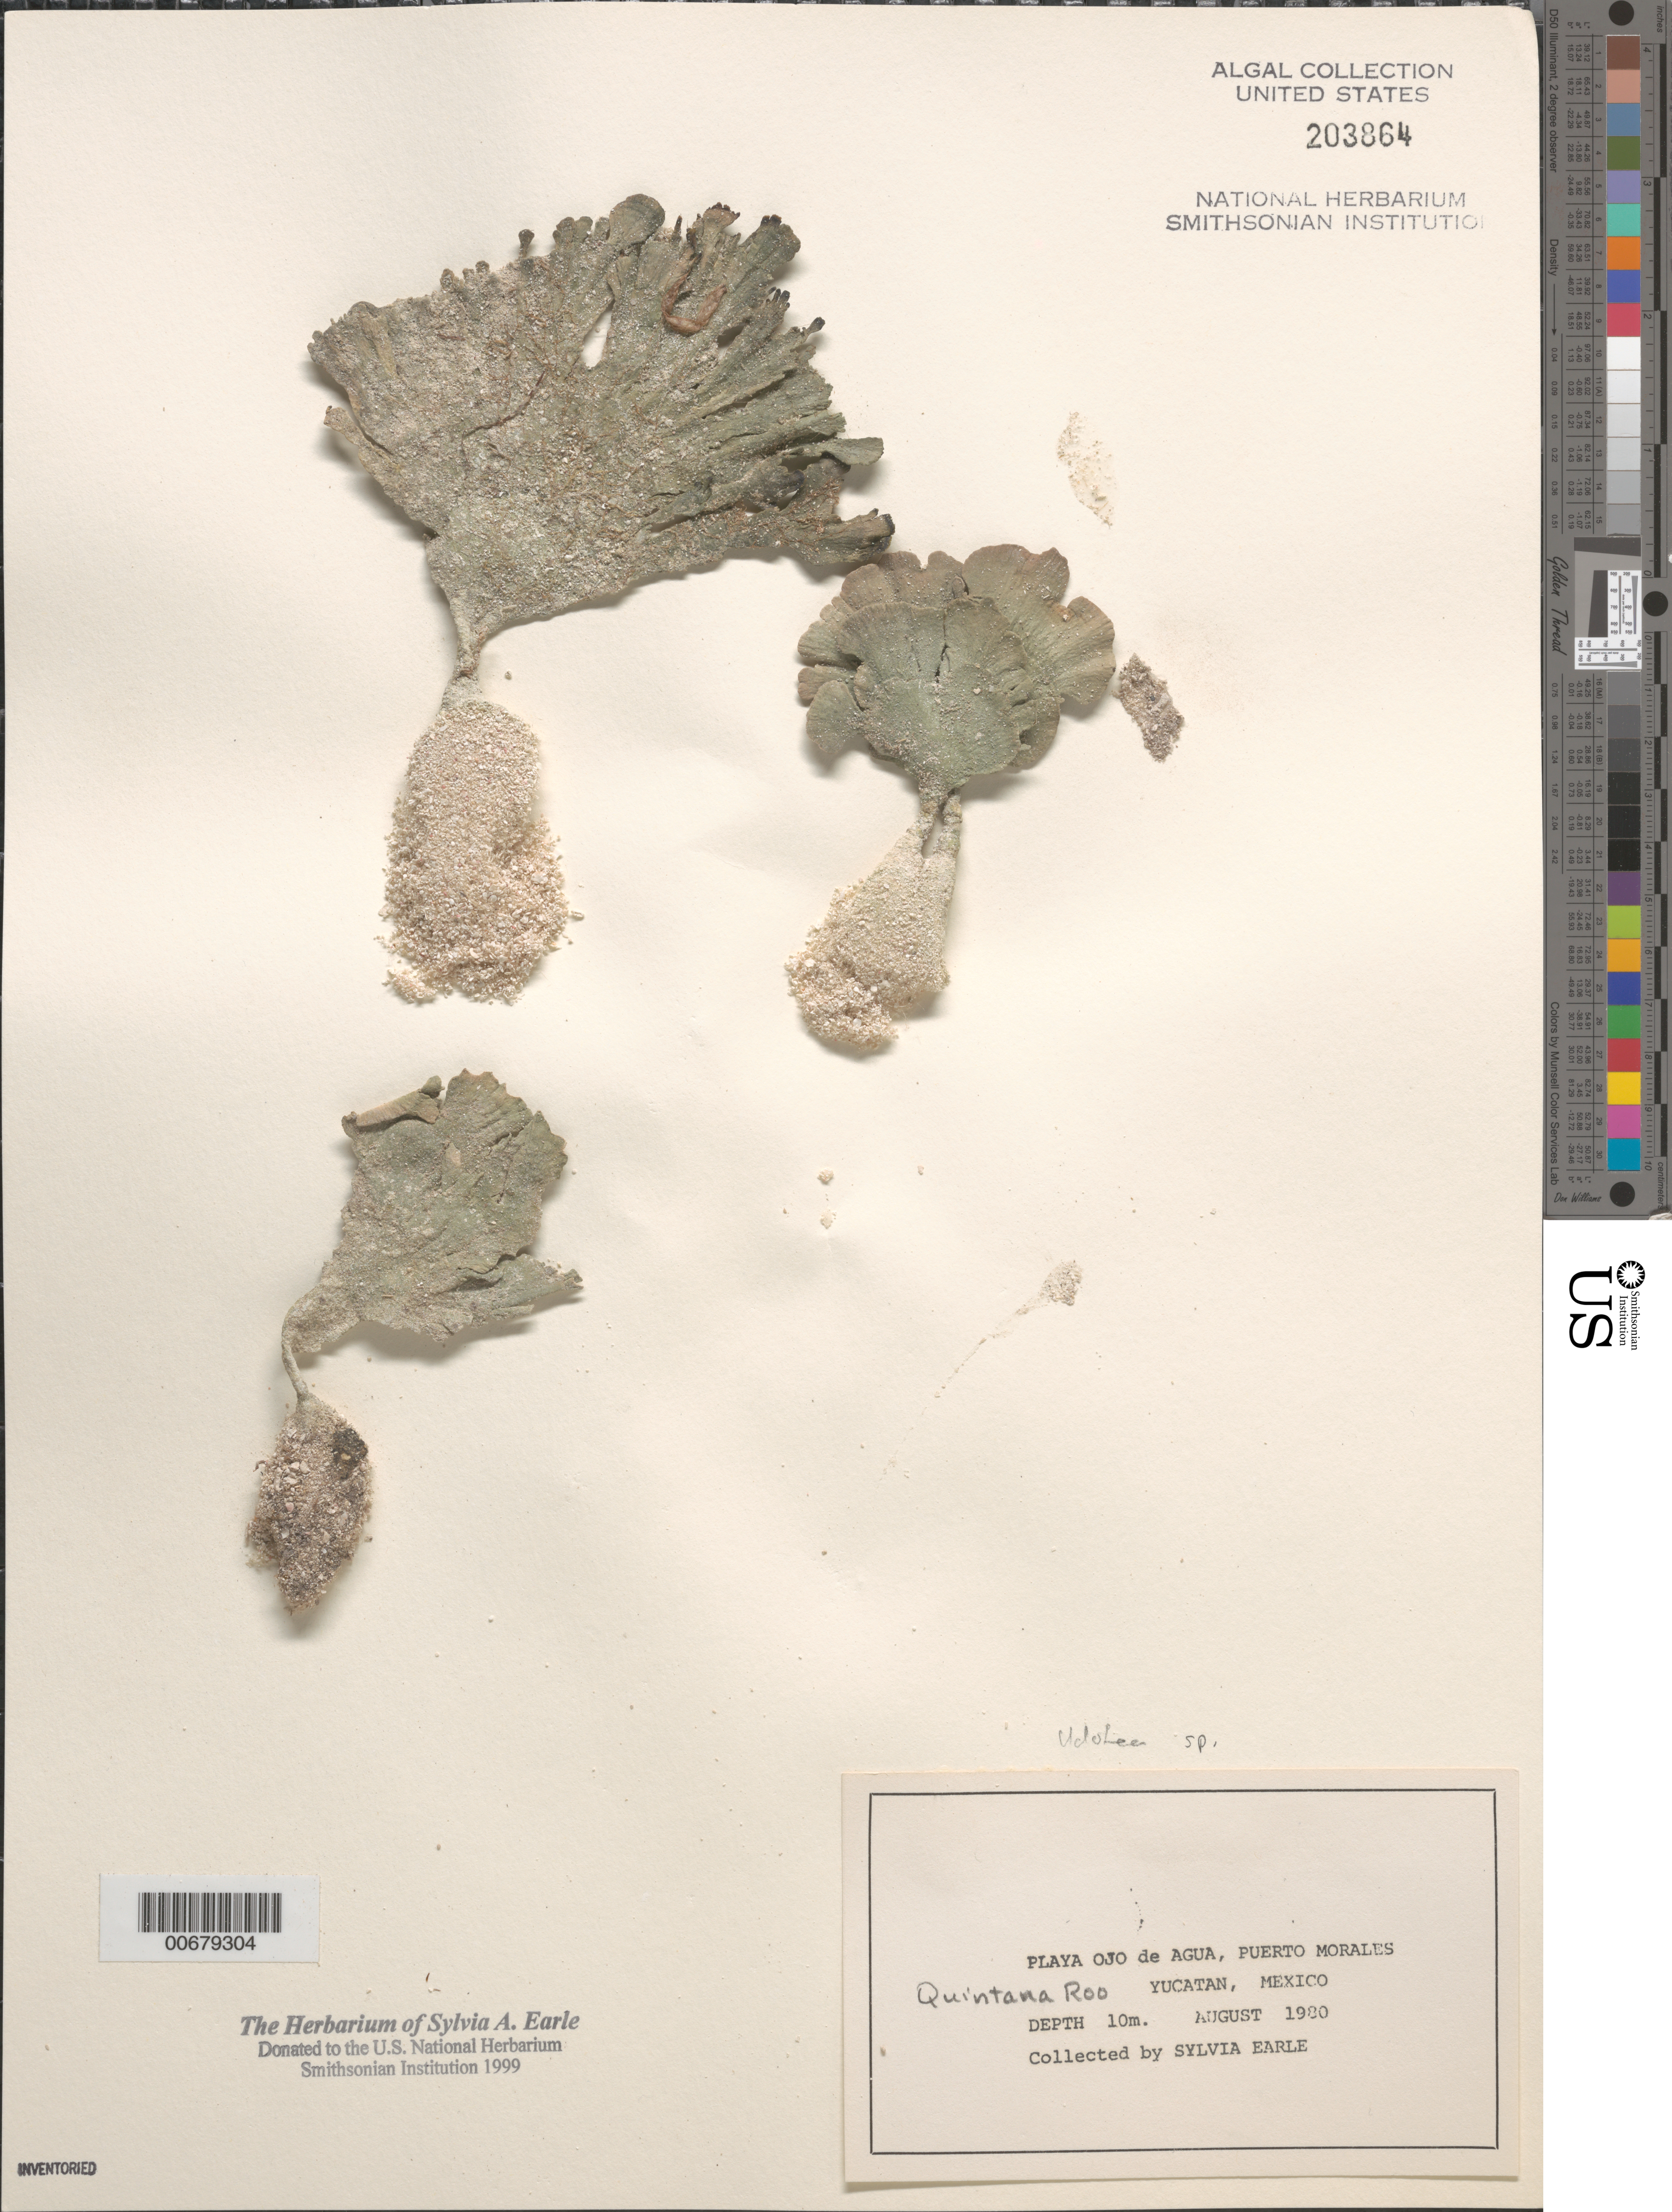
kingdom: Plantae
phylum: Chlorophyta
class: Ulvophyceae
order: Bryopsidales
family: Udoteaceae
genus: Udotea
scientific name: Udotea sp.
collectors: S. A. Earle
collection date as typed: Aug 1980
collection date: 1980-08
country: Mexico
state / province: Quintana Roo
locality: Playa Ojo de Agua, Puerto Morales, Yucatan Peninsula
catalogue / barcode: US 203864